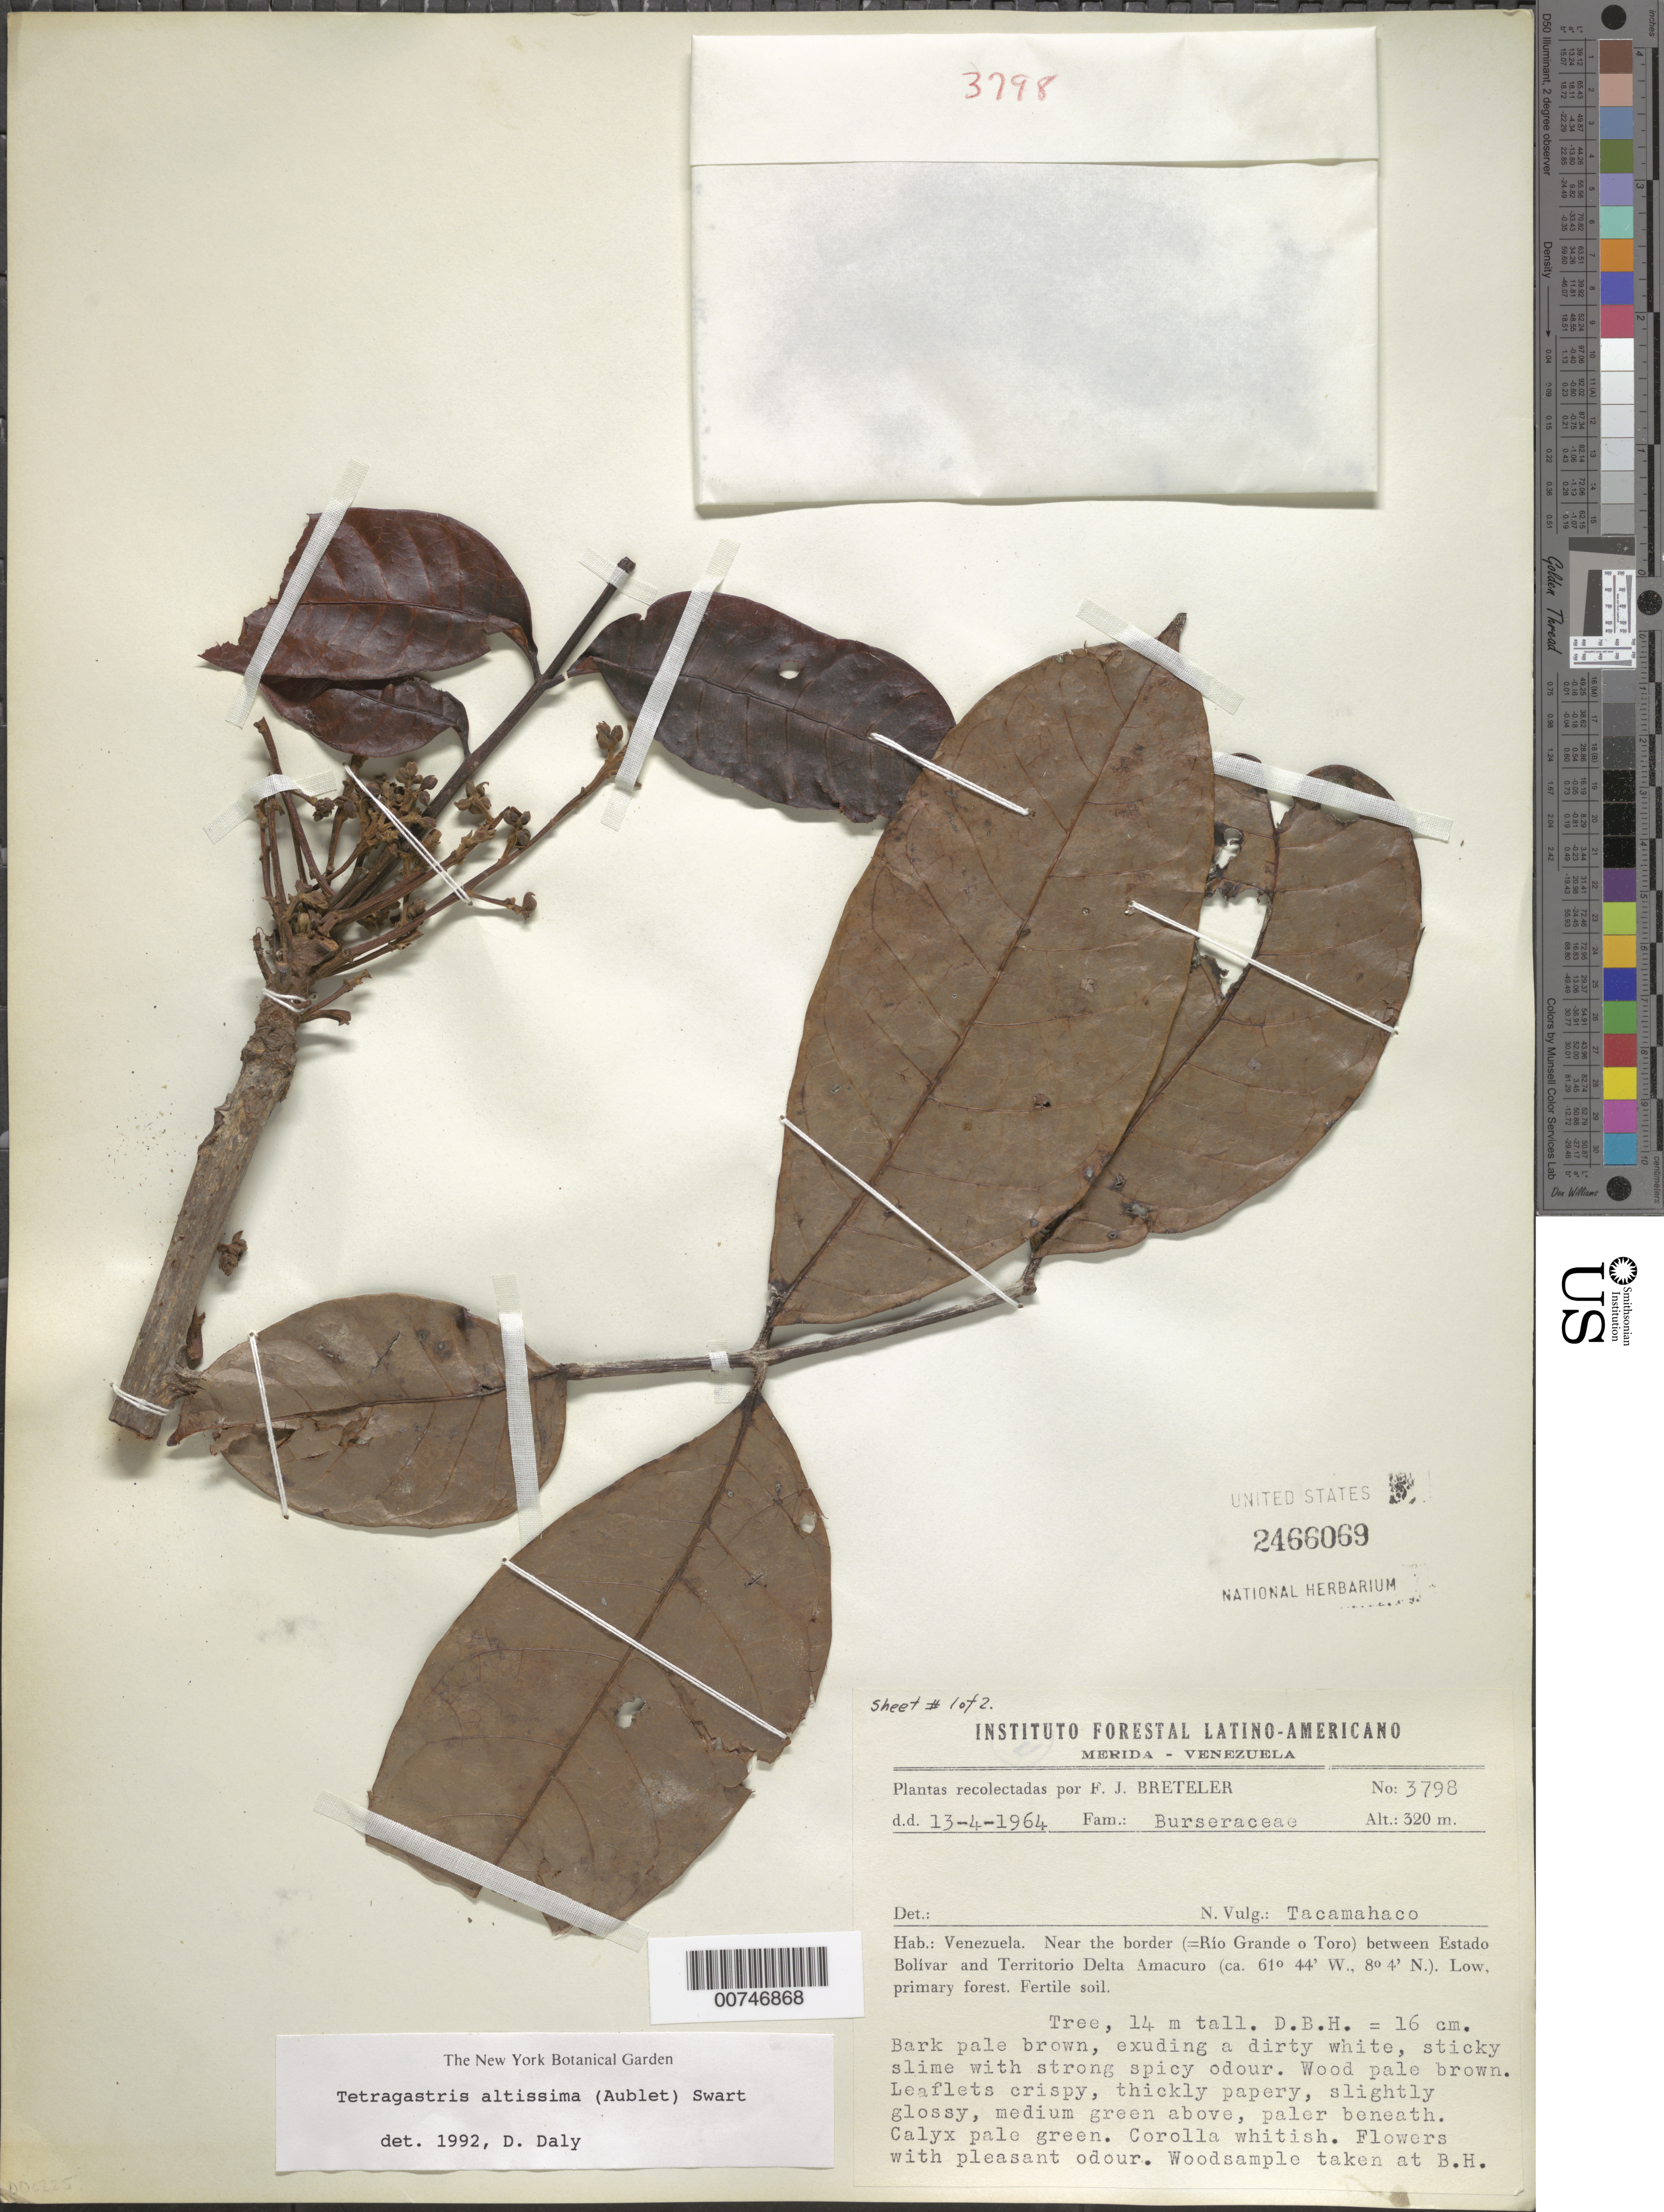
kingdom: Plantae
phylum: Tracheophyta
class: Magnoliopsida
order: Sapindales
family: Burseraceae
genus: Protium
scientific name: Protium altissimum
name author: (Aubl.) Marchand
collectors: F. J. Breteler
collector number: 3798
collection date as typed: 13-Apr-64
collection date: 1964-04-13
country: Venezuela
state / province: Bolívar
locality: Río Grande o Toro, near border between Estado Bolívar and Territorío Delta Amacuro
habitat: Low, primary forest; fertile soil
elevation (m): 320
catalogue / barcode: US 2466069